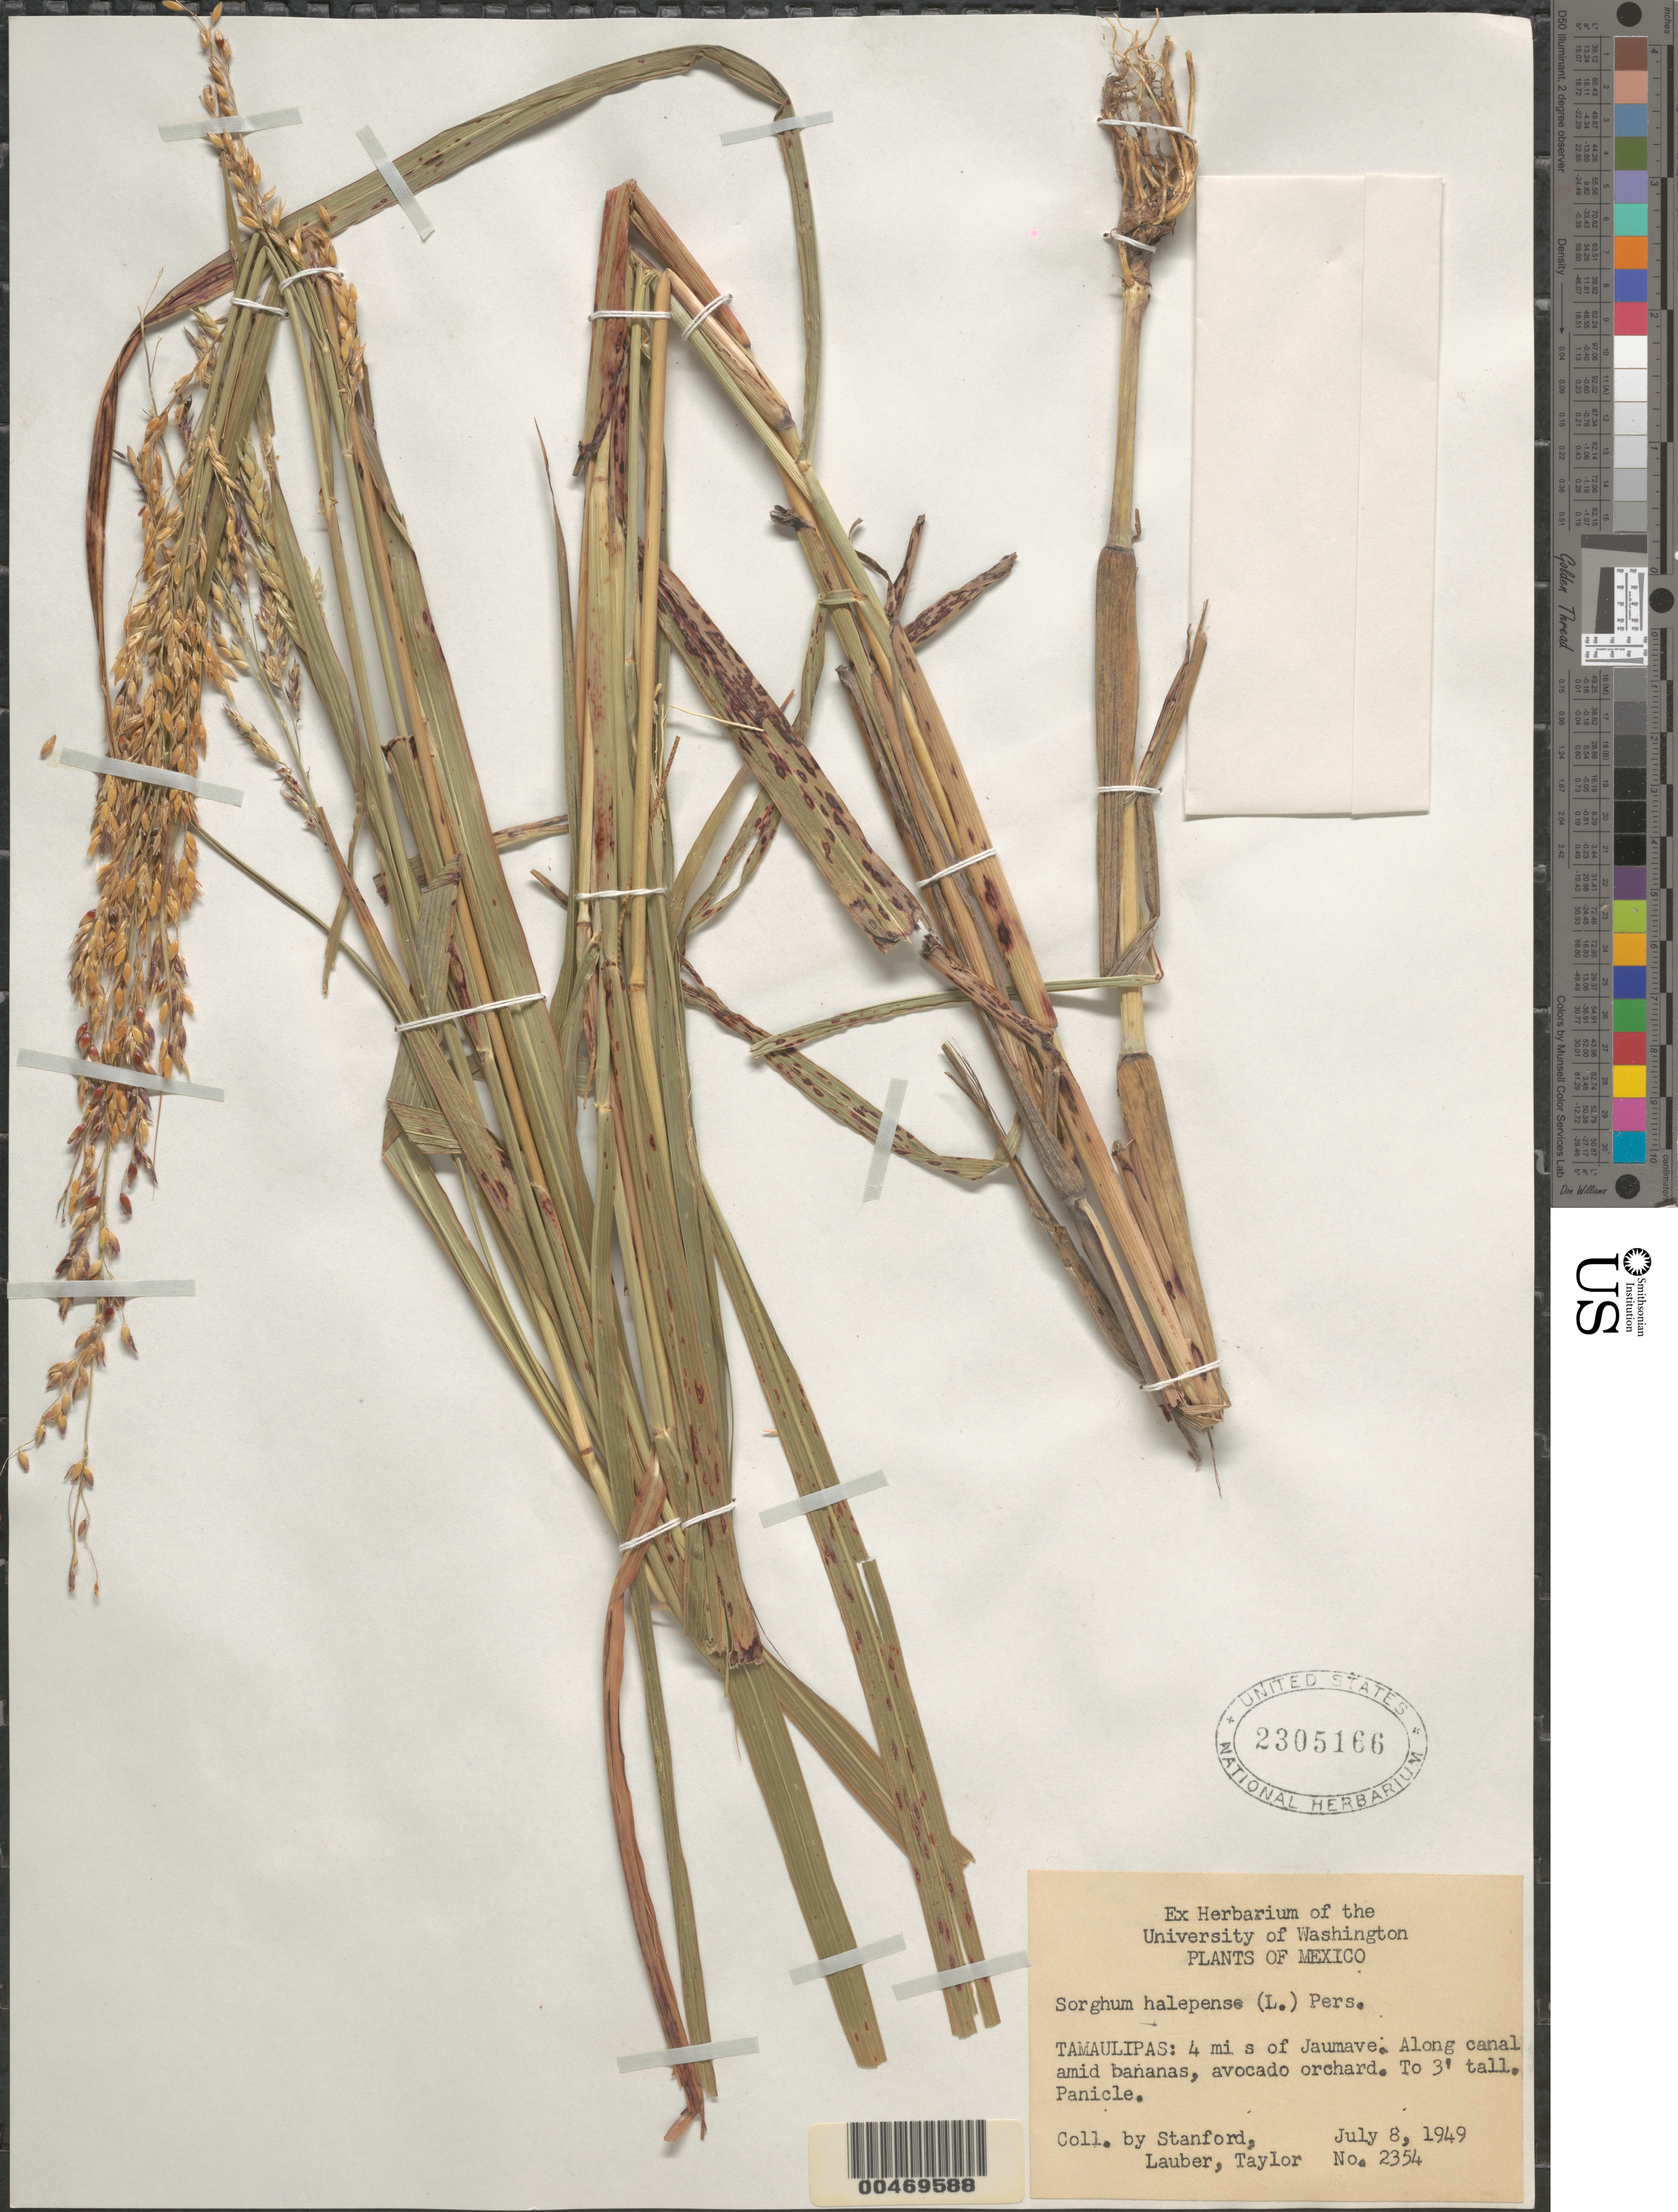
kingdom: Plantae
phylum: Tracheophyta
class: Liliopsida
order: Poales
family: Poaceae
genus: Sorghum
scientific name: Sorghum halepense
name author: (L.) Pers.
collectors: -. Stanford, -. Lauber & -- Taylor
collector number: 2354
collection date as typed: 8 Jul 1949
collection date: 1949-07-08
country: Mexico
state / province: Tamaulipas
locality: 4 mi S of Jaumave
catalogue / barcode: US 2305166